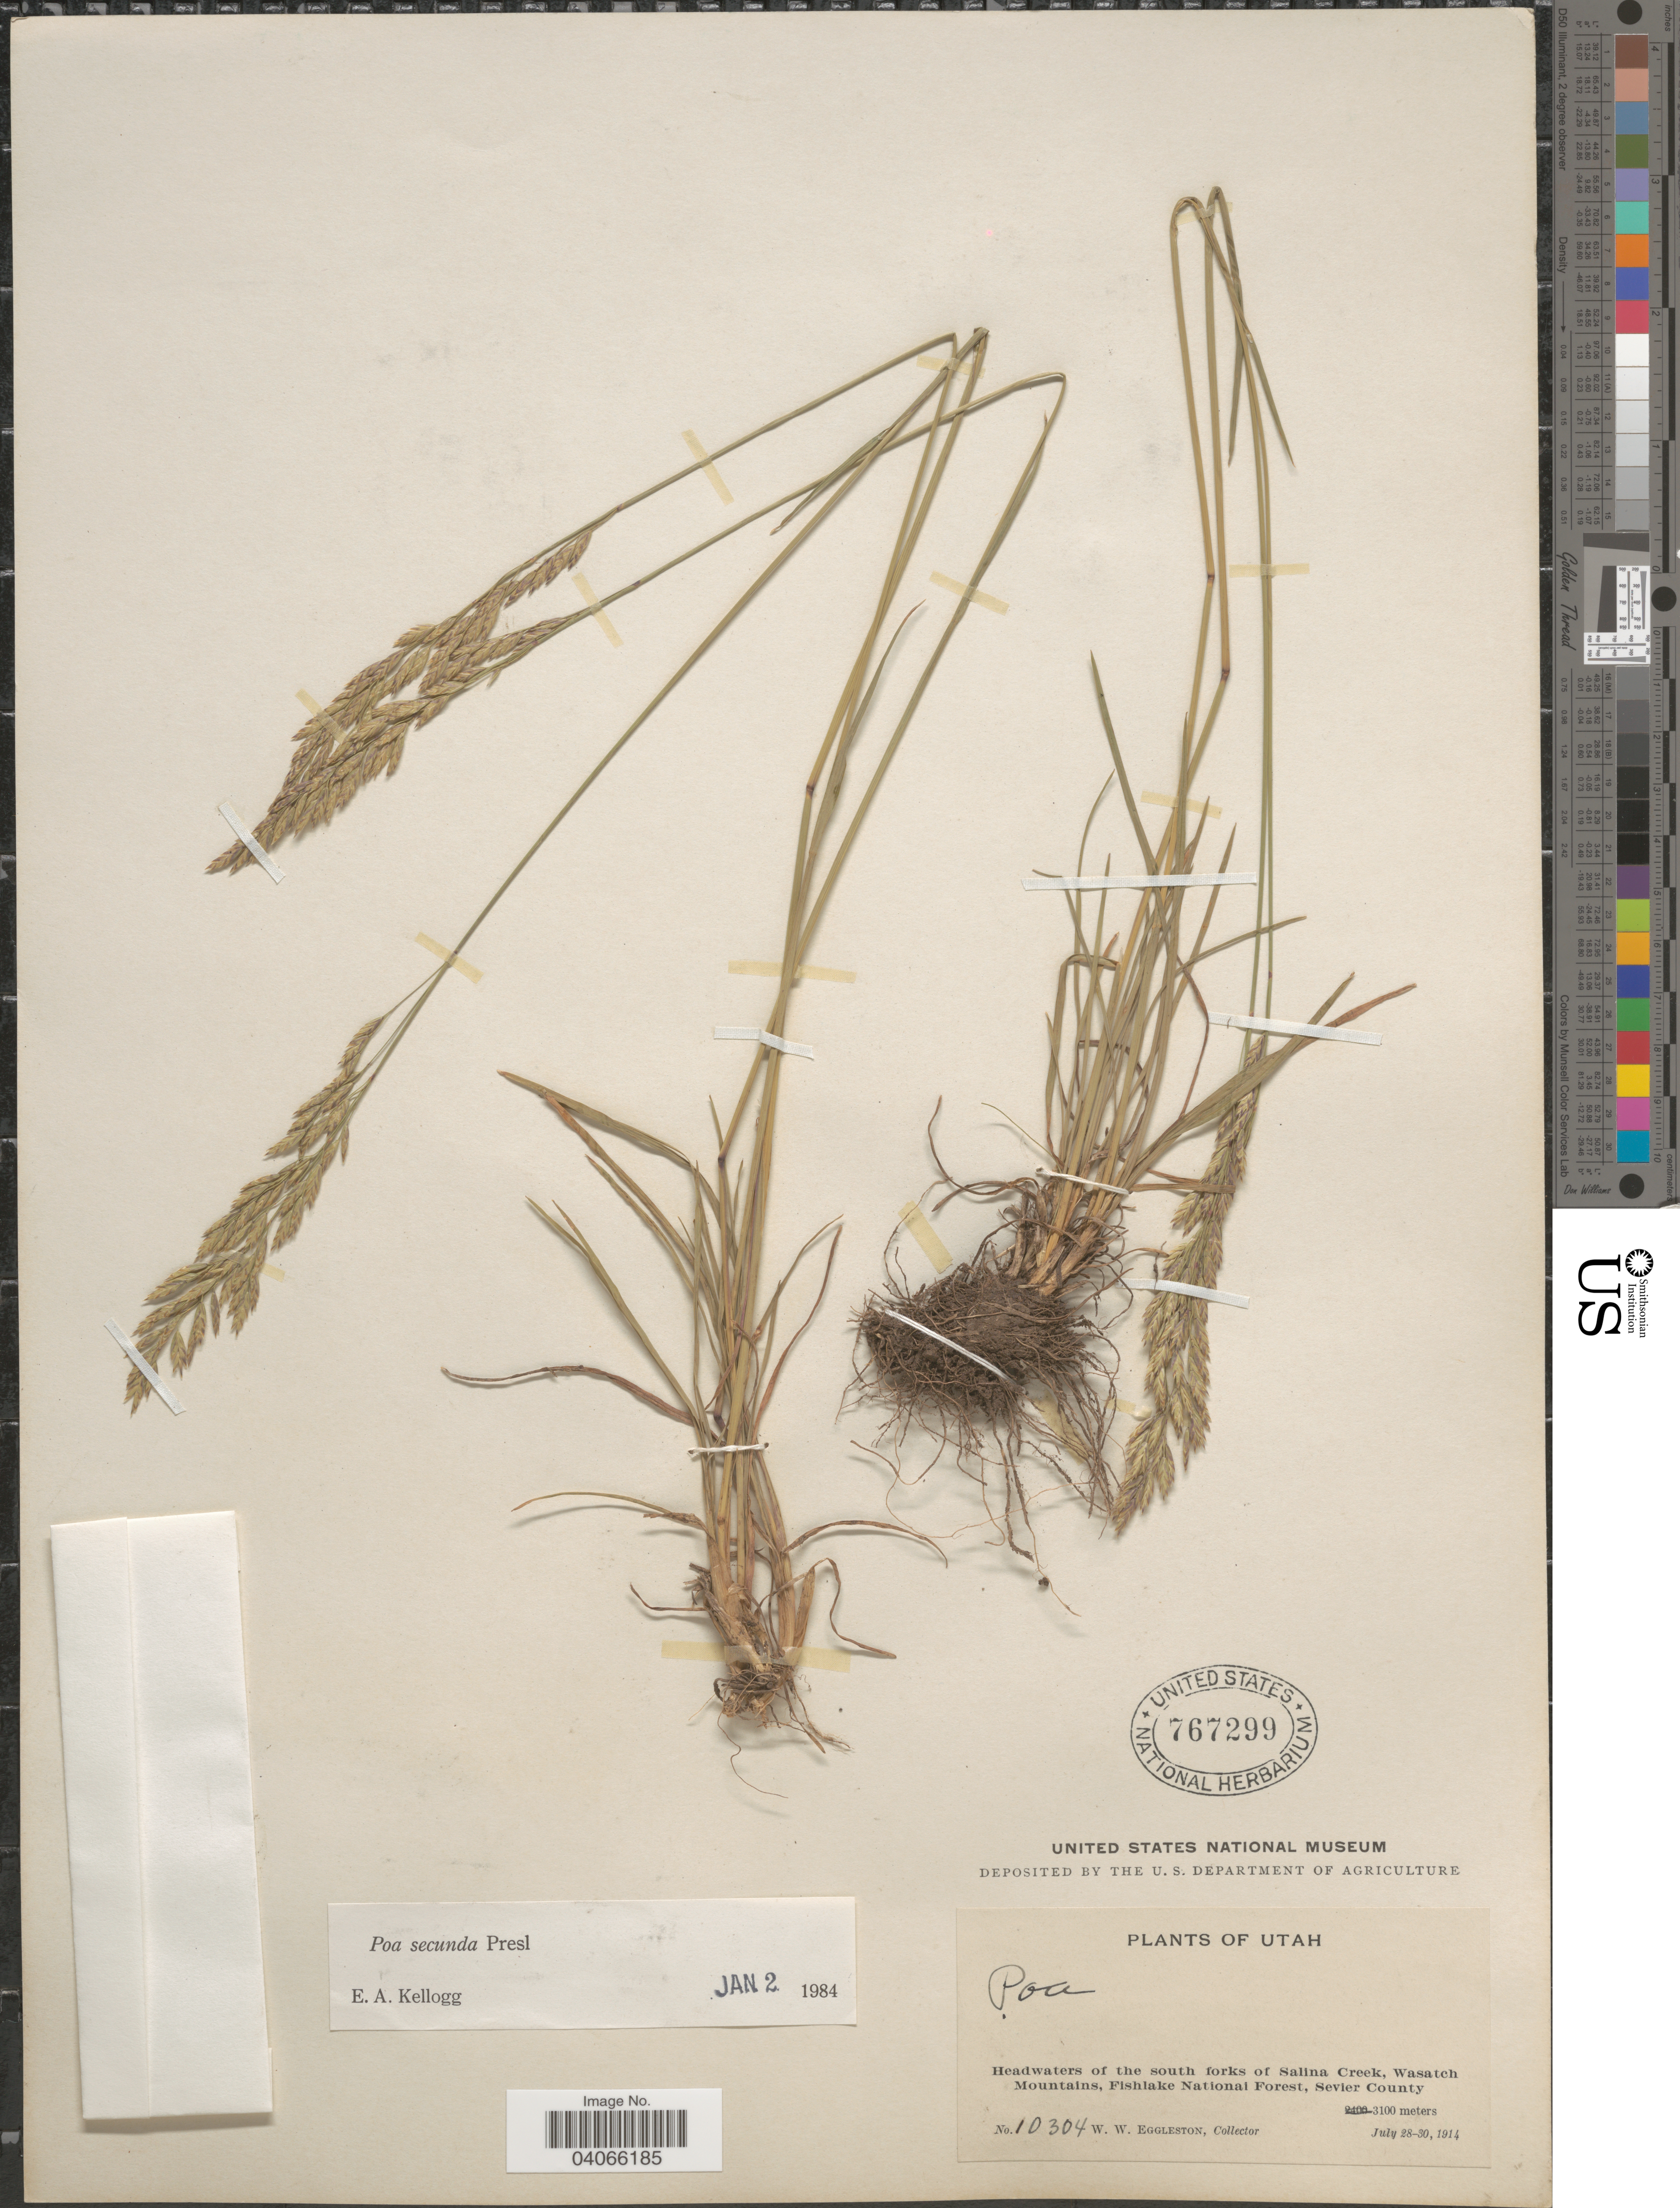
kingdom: Plantae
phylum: Tracheophyta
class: Liliopsida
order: Poales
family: Poaceae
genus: Poa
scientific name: Poa secunda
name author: J. Presl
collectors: W. W. Eggleston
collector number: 10304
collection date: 1914-07-28/1914-07-30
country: United States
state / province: Utah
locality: Headwaters of the south forks of Salina Creek, Wasatch Mountains, Fishlake National Forest, Sevier County.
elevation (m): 3100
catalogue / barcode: US 767299